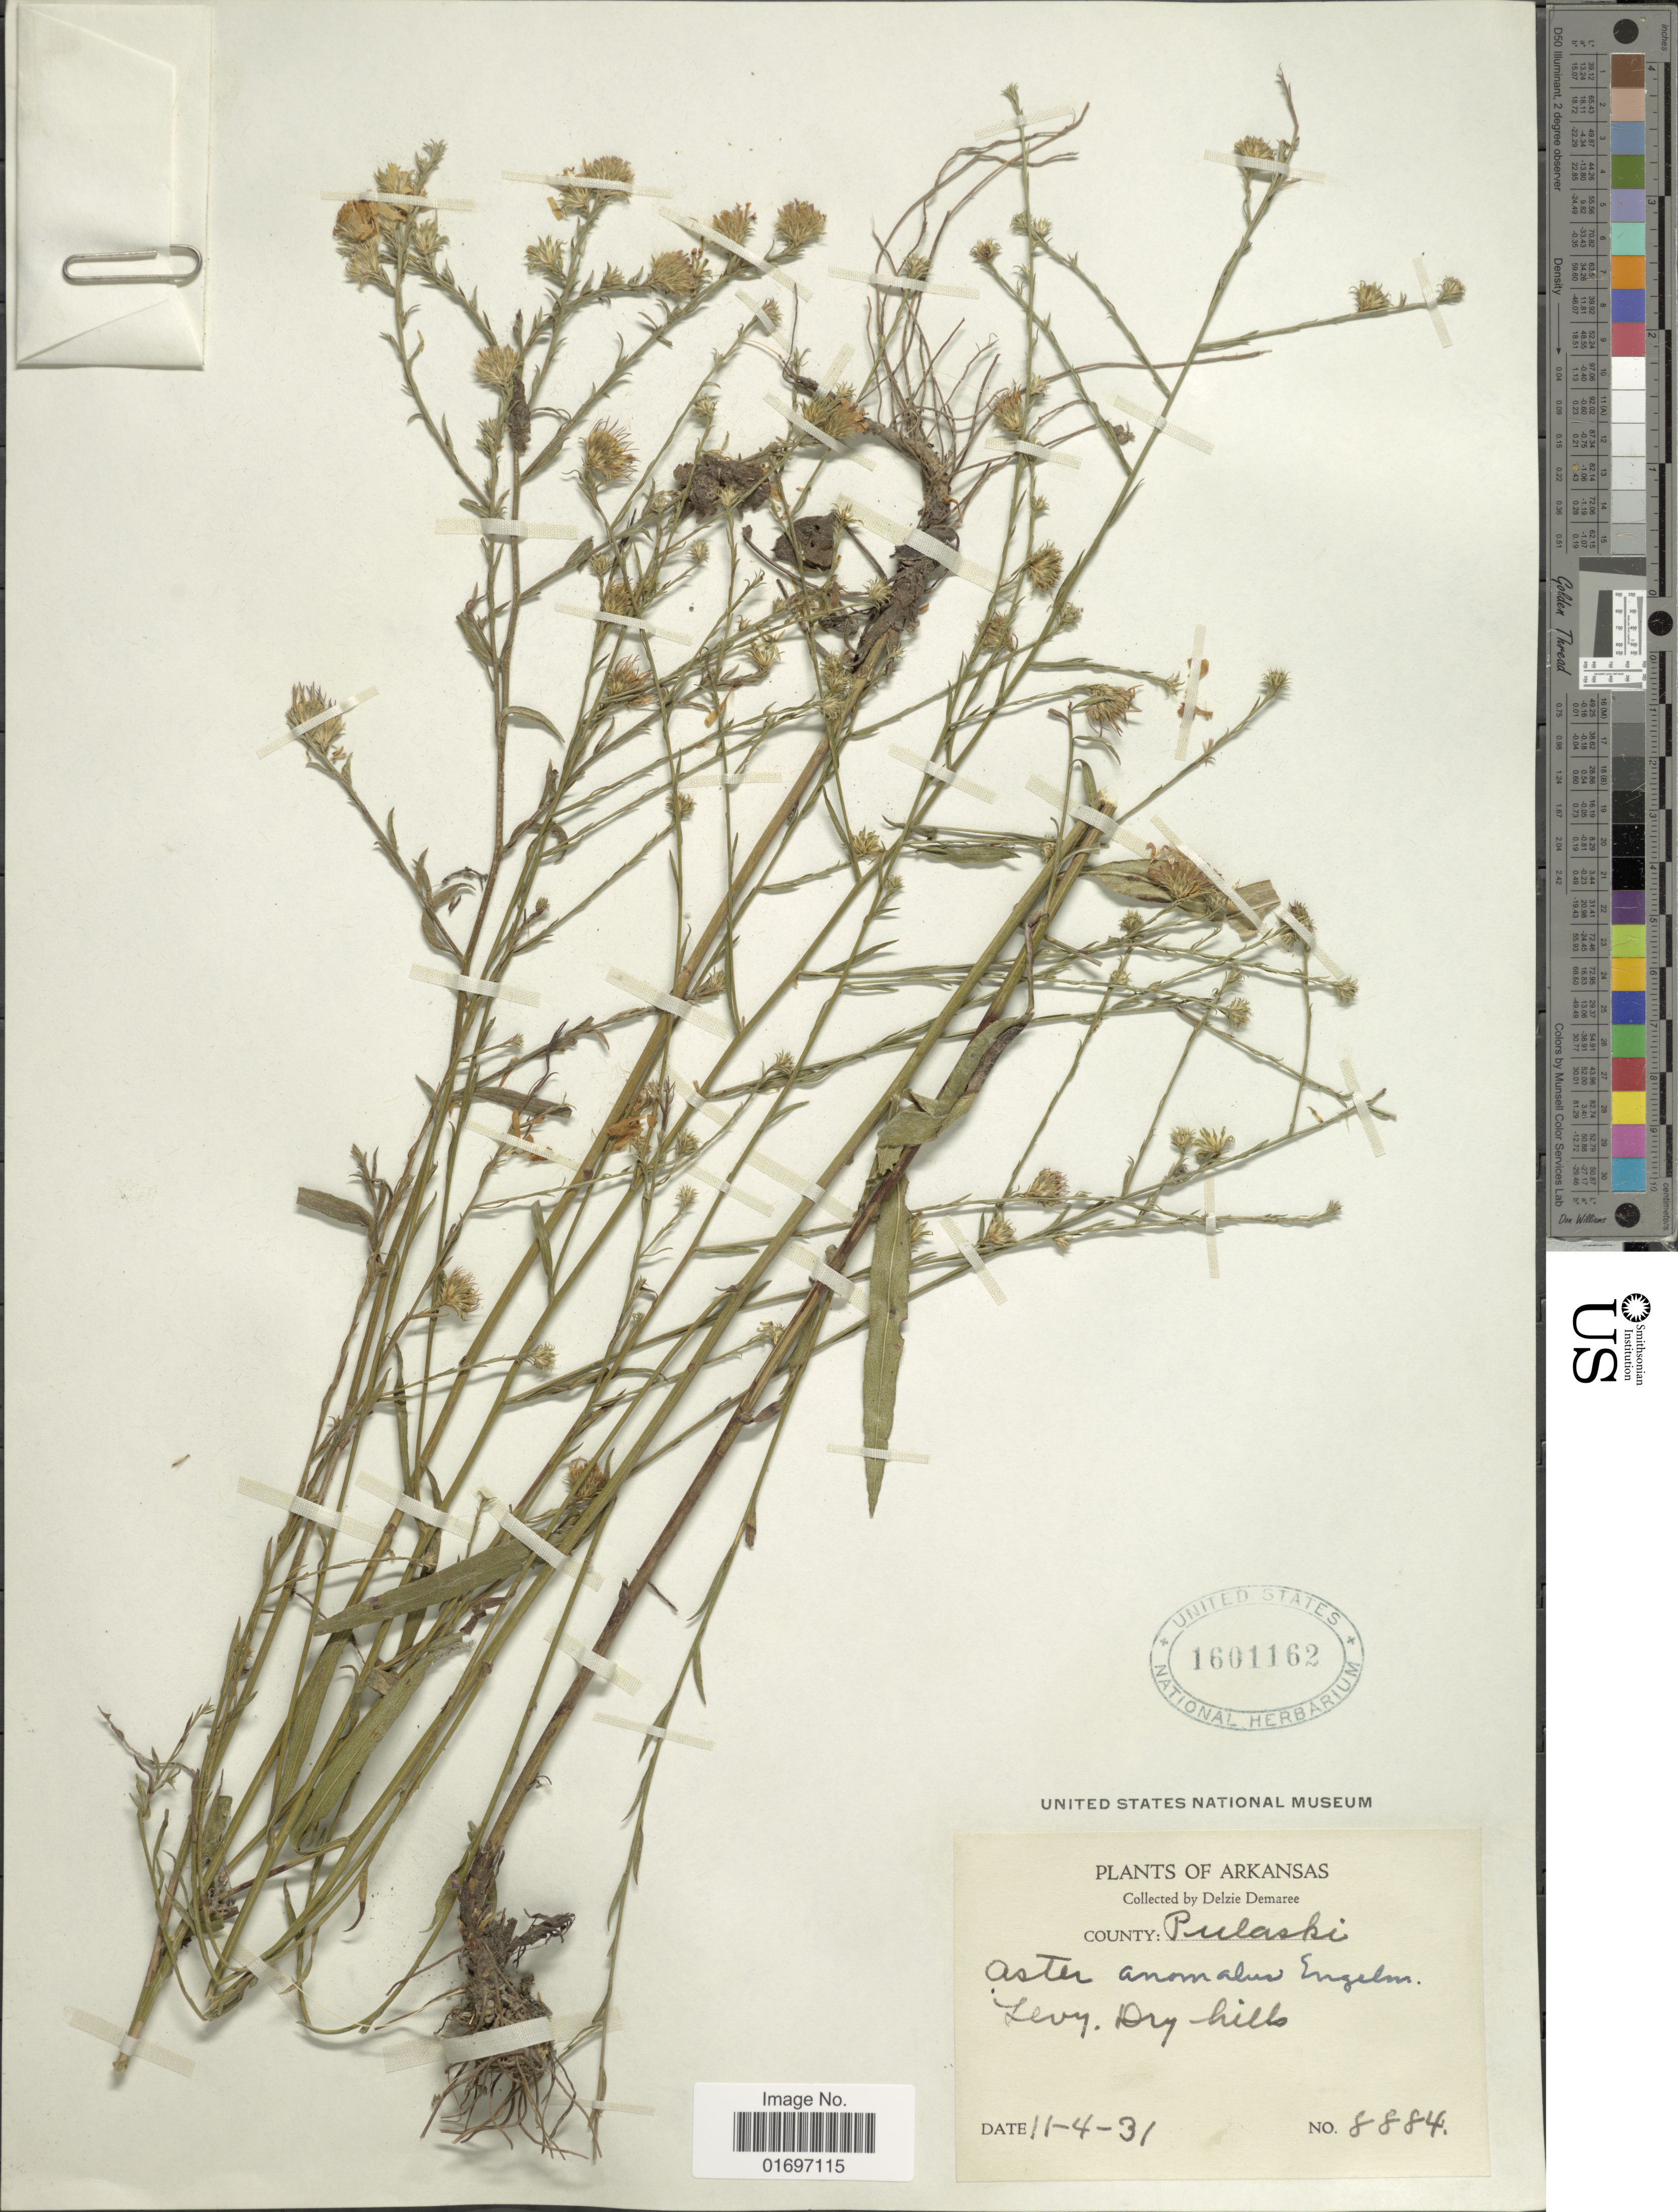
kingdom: Plantae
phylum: Tracheophyta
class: Magnoliopsida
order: Asterales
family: Asteraceae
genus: Symphyotrichum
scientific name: Symphyotrichum anomalum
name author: (Engelm.) G.L. Nesom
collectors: D. Demaree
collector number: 8884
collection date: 1931-11-04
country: United States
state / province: Arkansas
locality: County: Pulaski. Levy. Dry hills.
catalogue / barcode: US 1601162